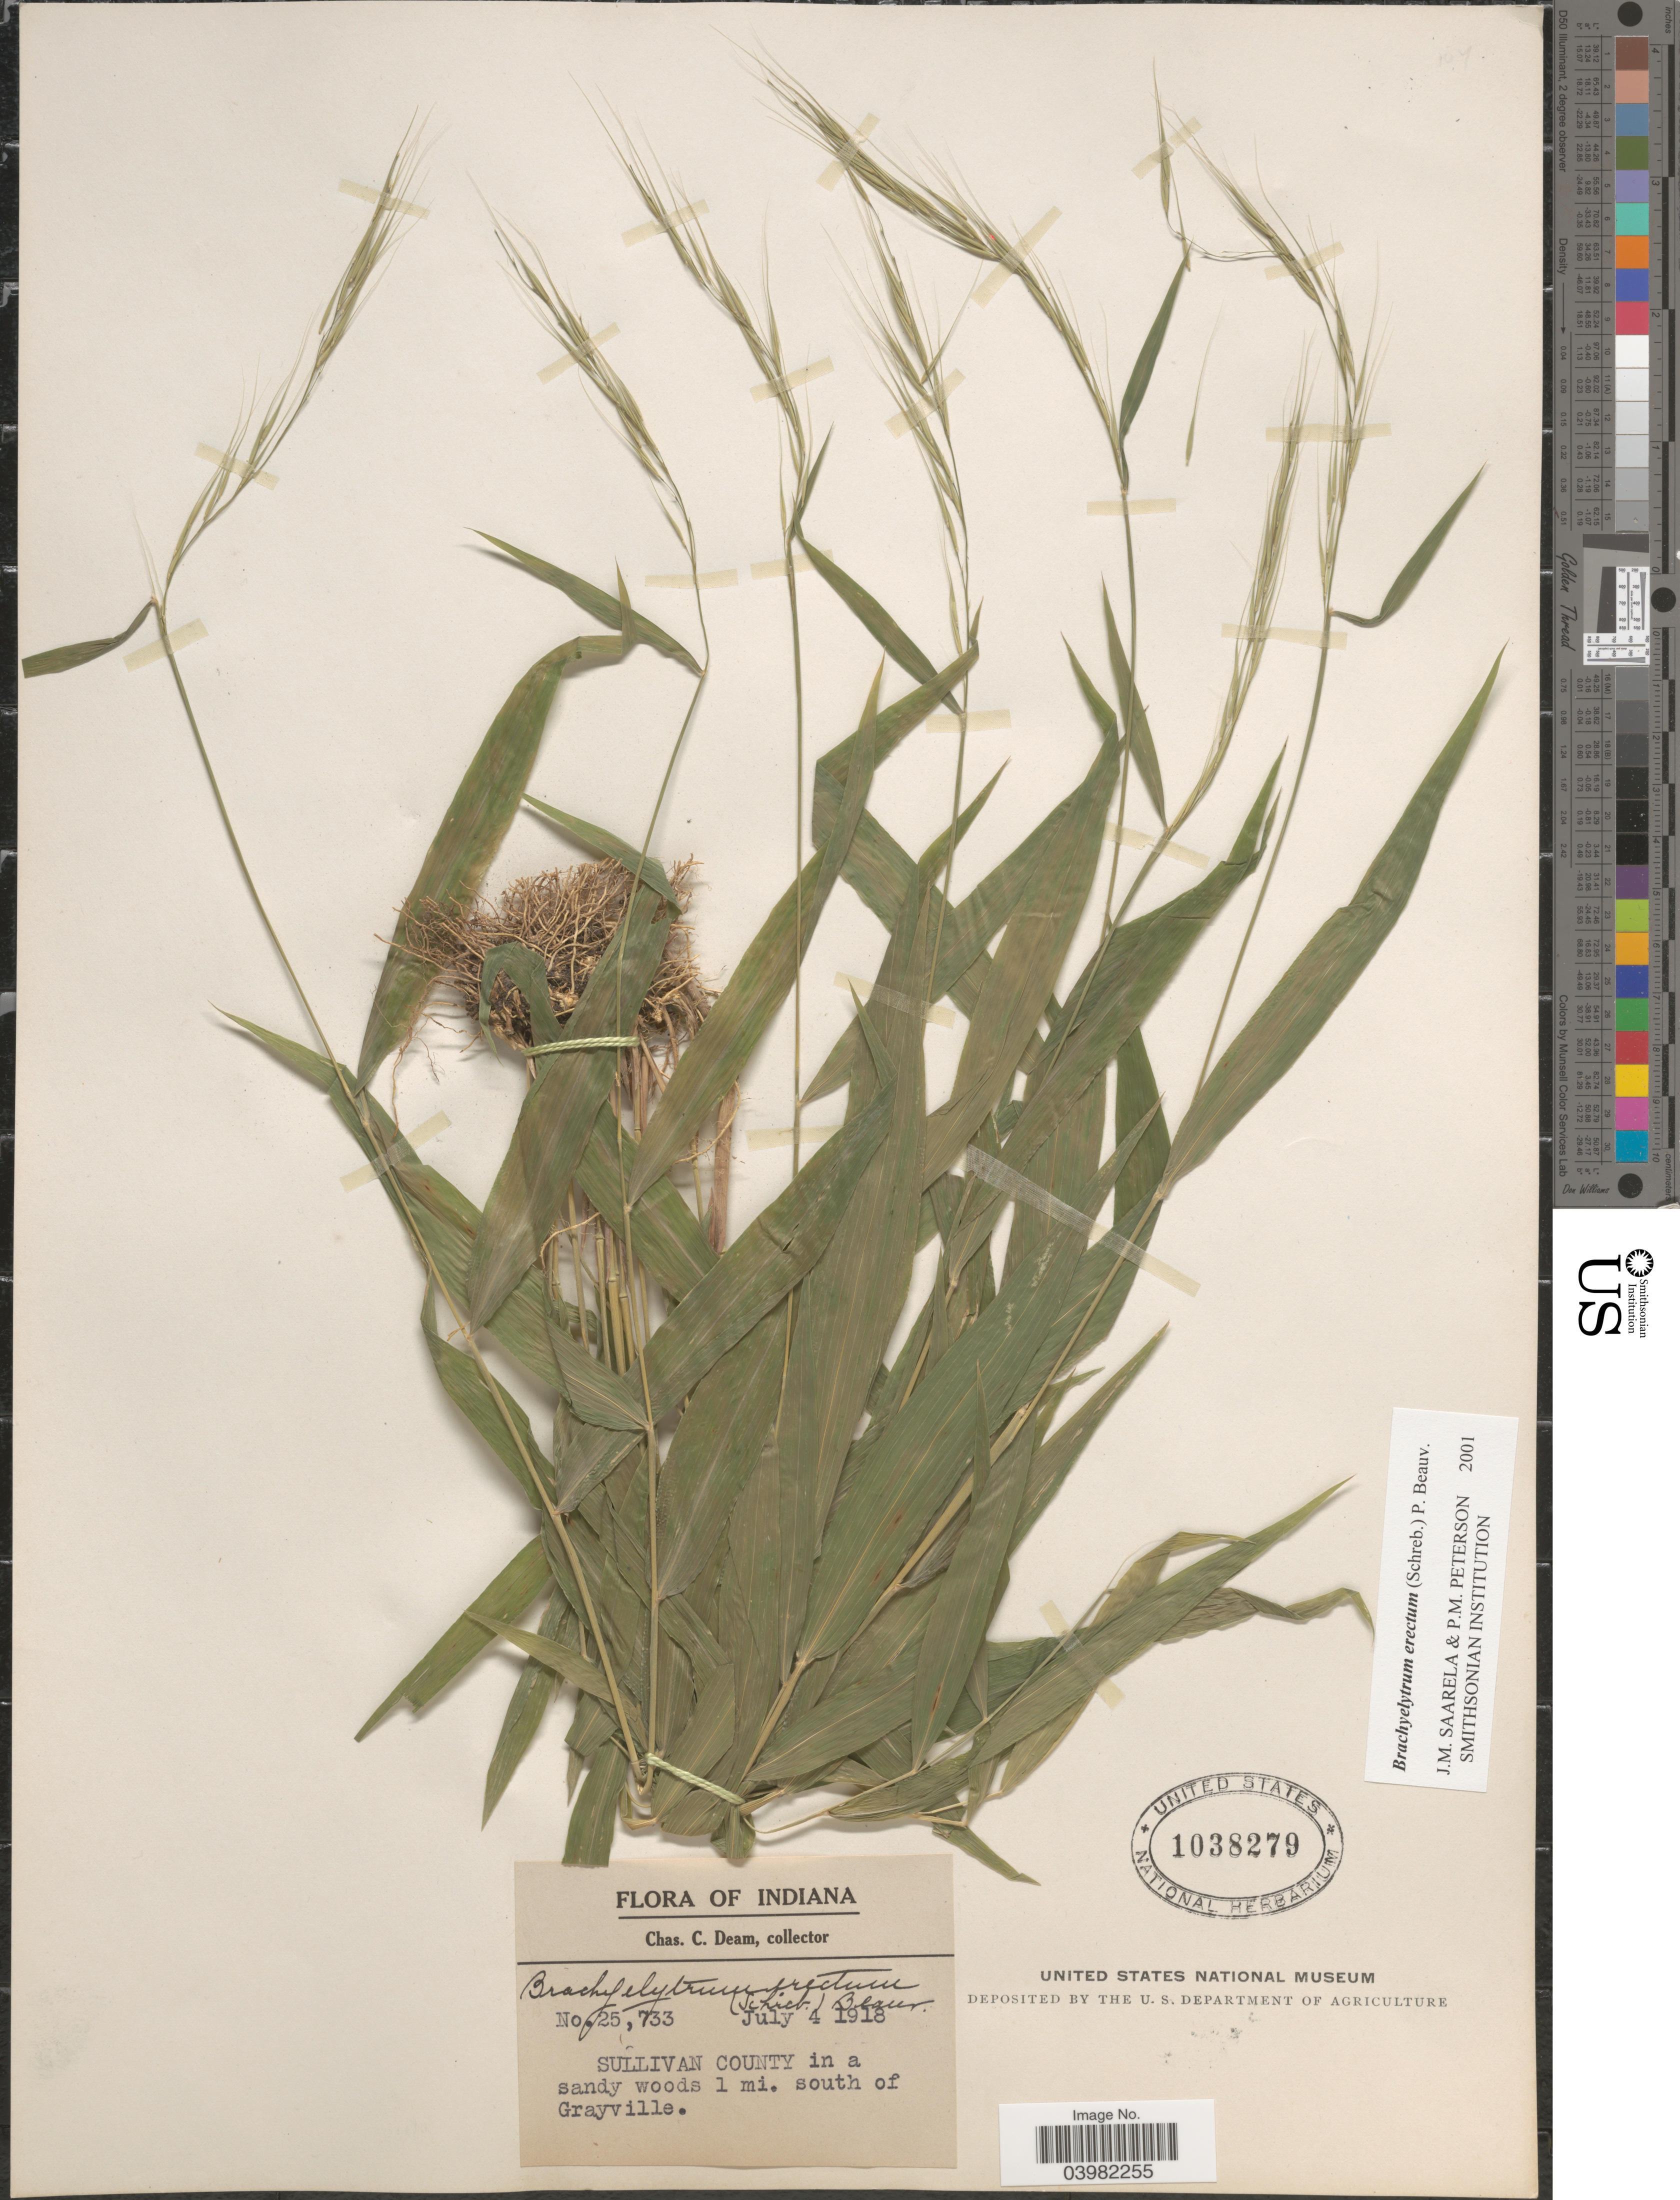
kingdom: Plantae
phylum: Tracheophyta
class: Liliopsida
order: Poales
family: Poaceae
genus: Brachyelytrum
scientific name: Brachyelytrum erectum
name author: (Schreb.) P. Beauv.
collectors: C. C. Deam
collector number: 25733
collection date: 1918-07-04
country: United States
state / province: Indiana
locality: Sullivan County in a sandy woods 1 mi. south of Grayville.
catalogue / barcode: US 1038279